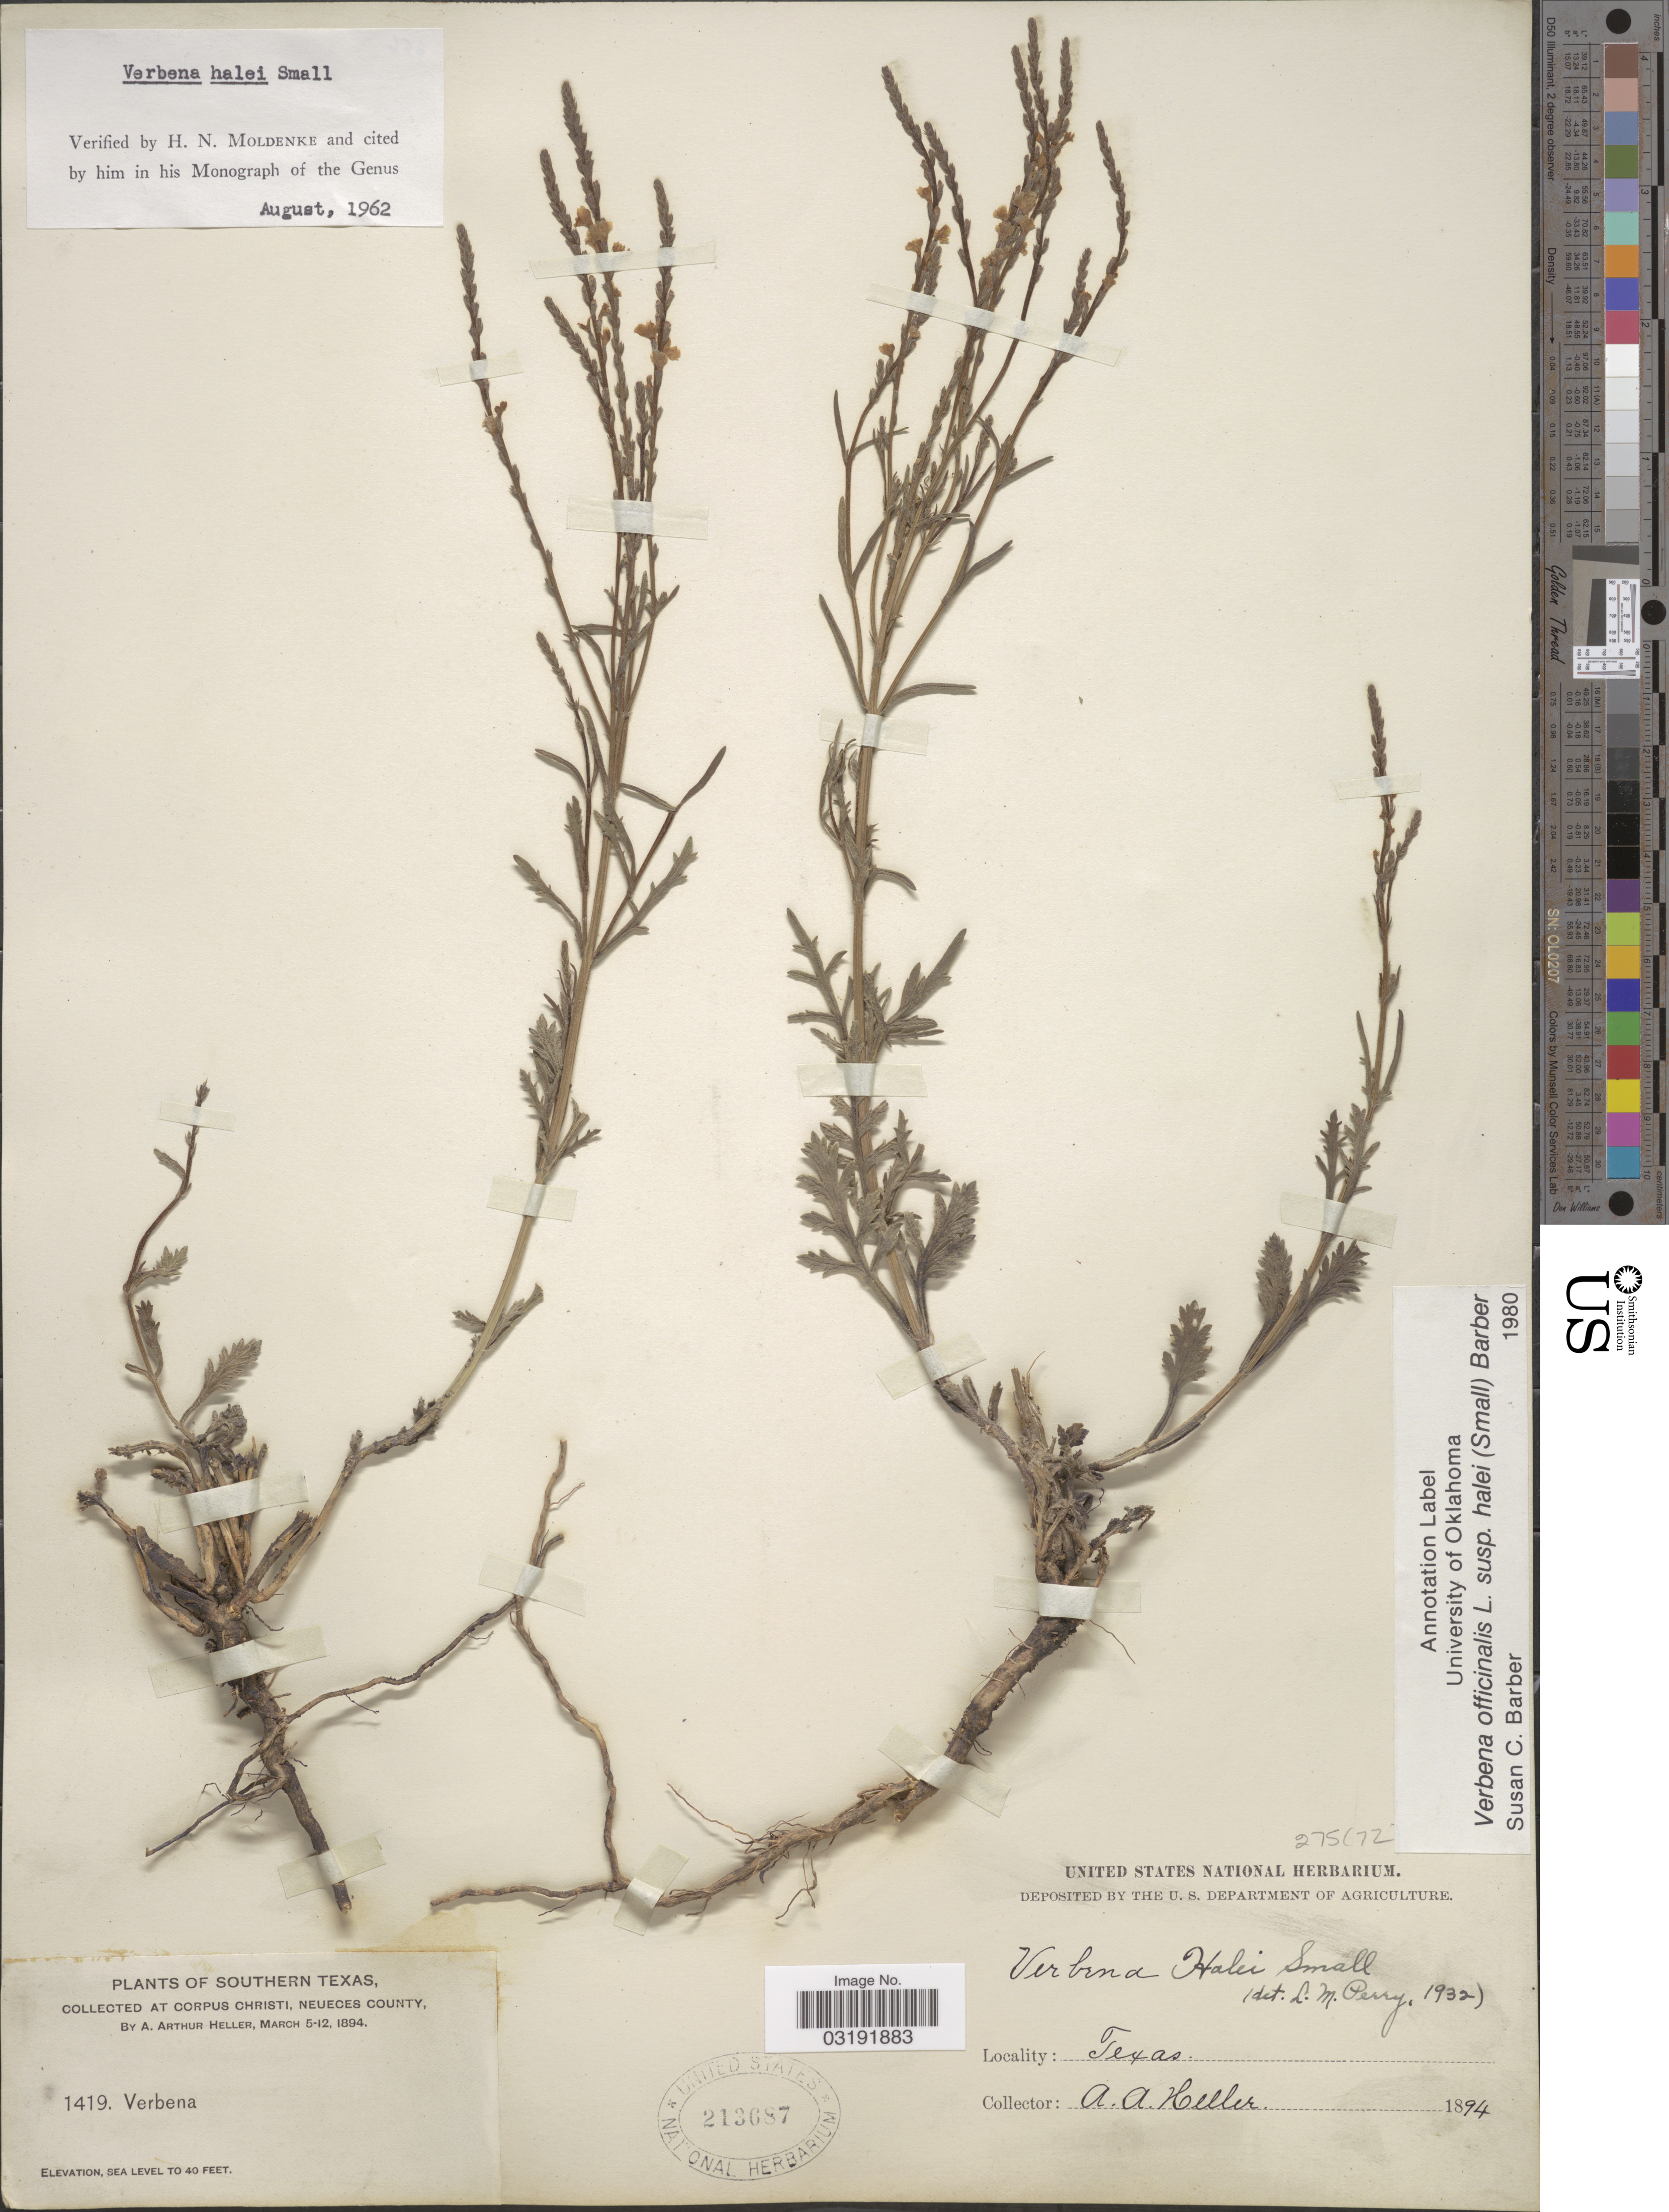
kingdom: Plantae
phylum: Tracheophyta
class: Magnoliopsida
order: Lamiales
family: Verbenaceae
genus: Verbena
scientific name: Verbena officinalis subsp. halei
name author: L.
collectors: A. A. Heller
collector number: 1419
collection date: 1894-03-05/1894-03-12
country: United States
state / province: Texas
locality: Southern Texas, at Corpus Christi, Neueces County.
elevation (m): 0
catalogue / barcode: US 213687